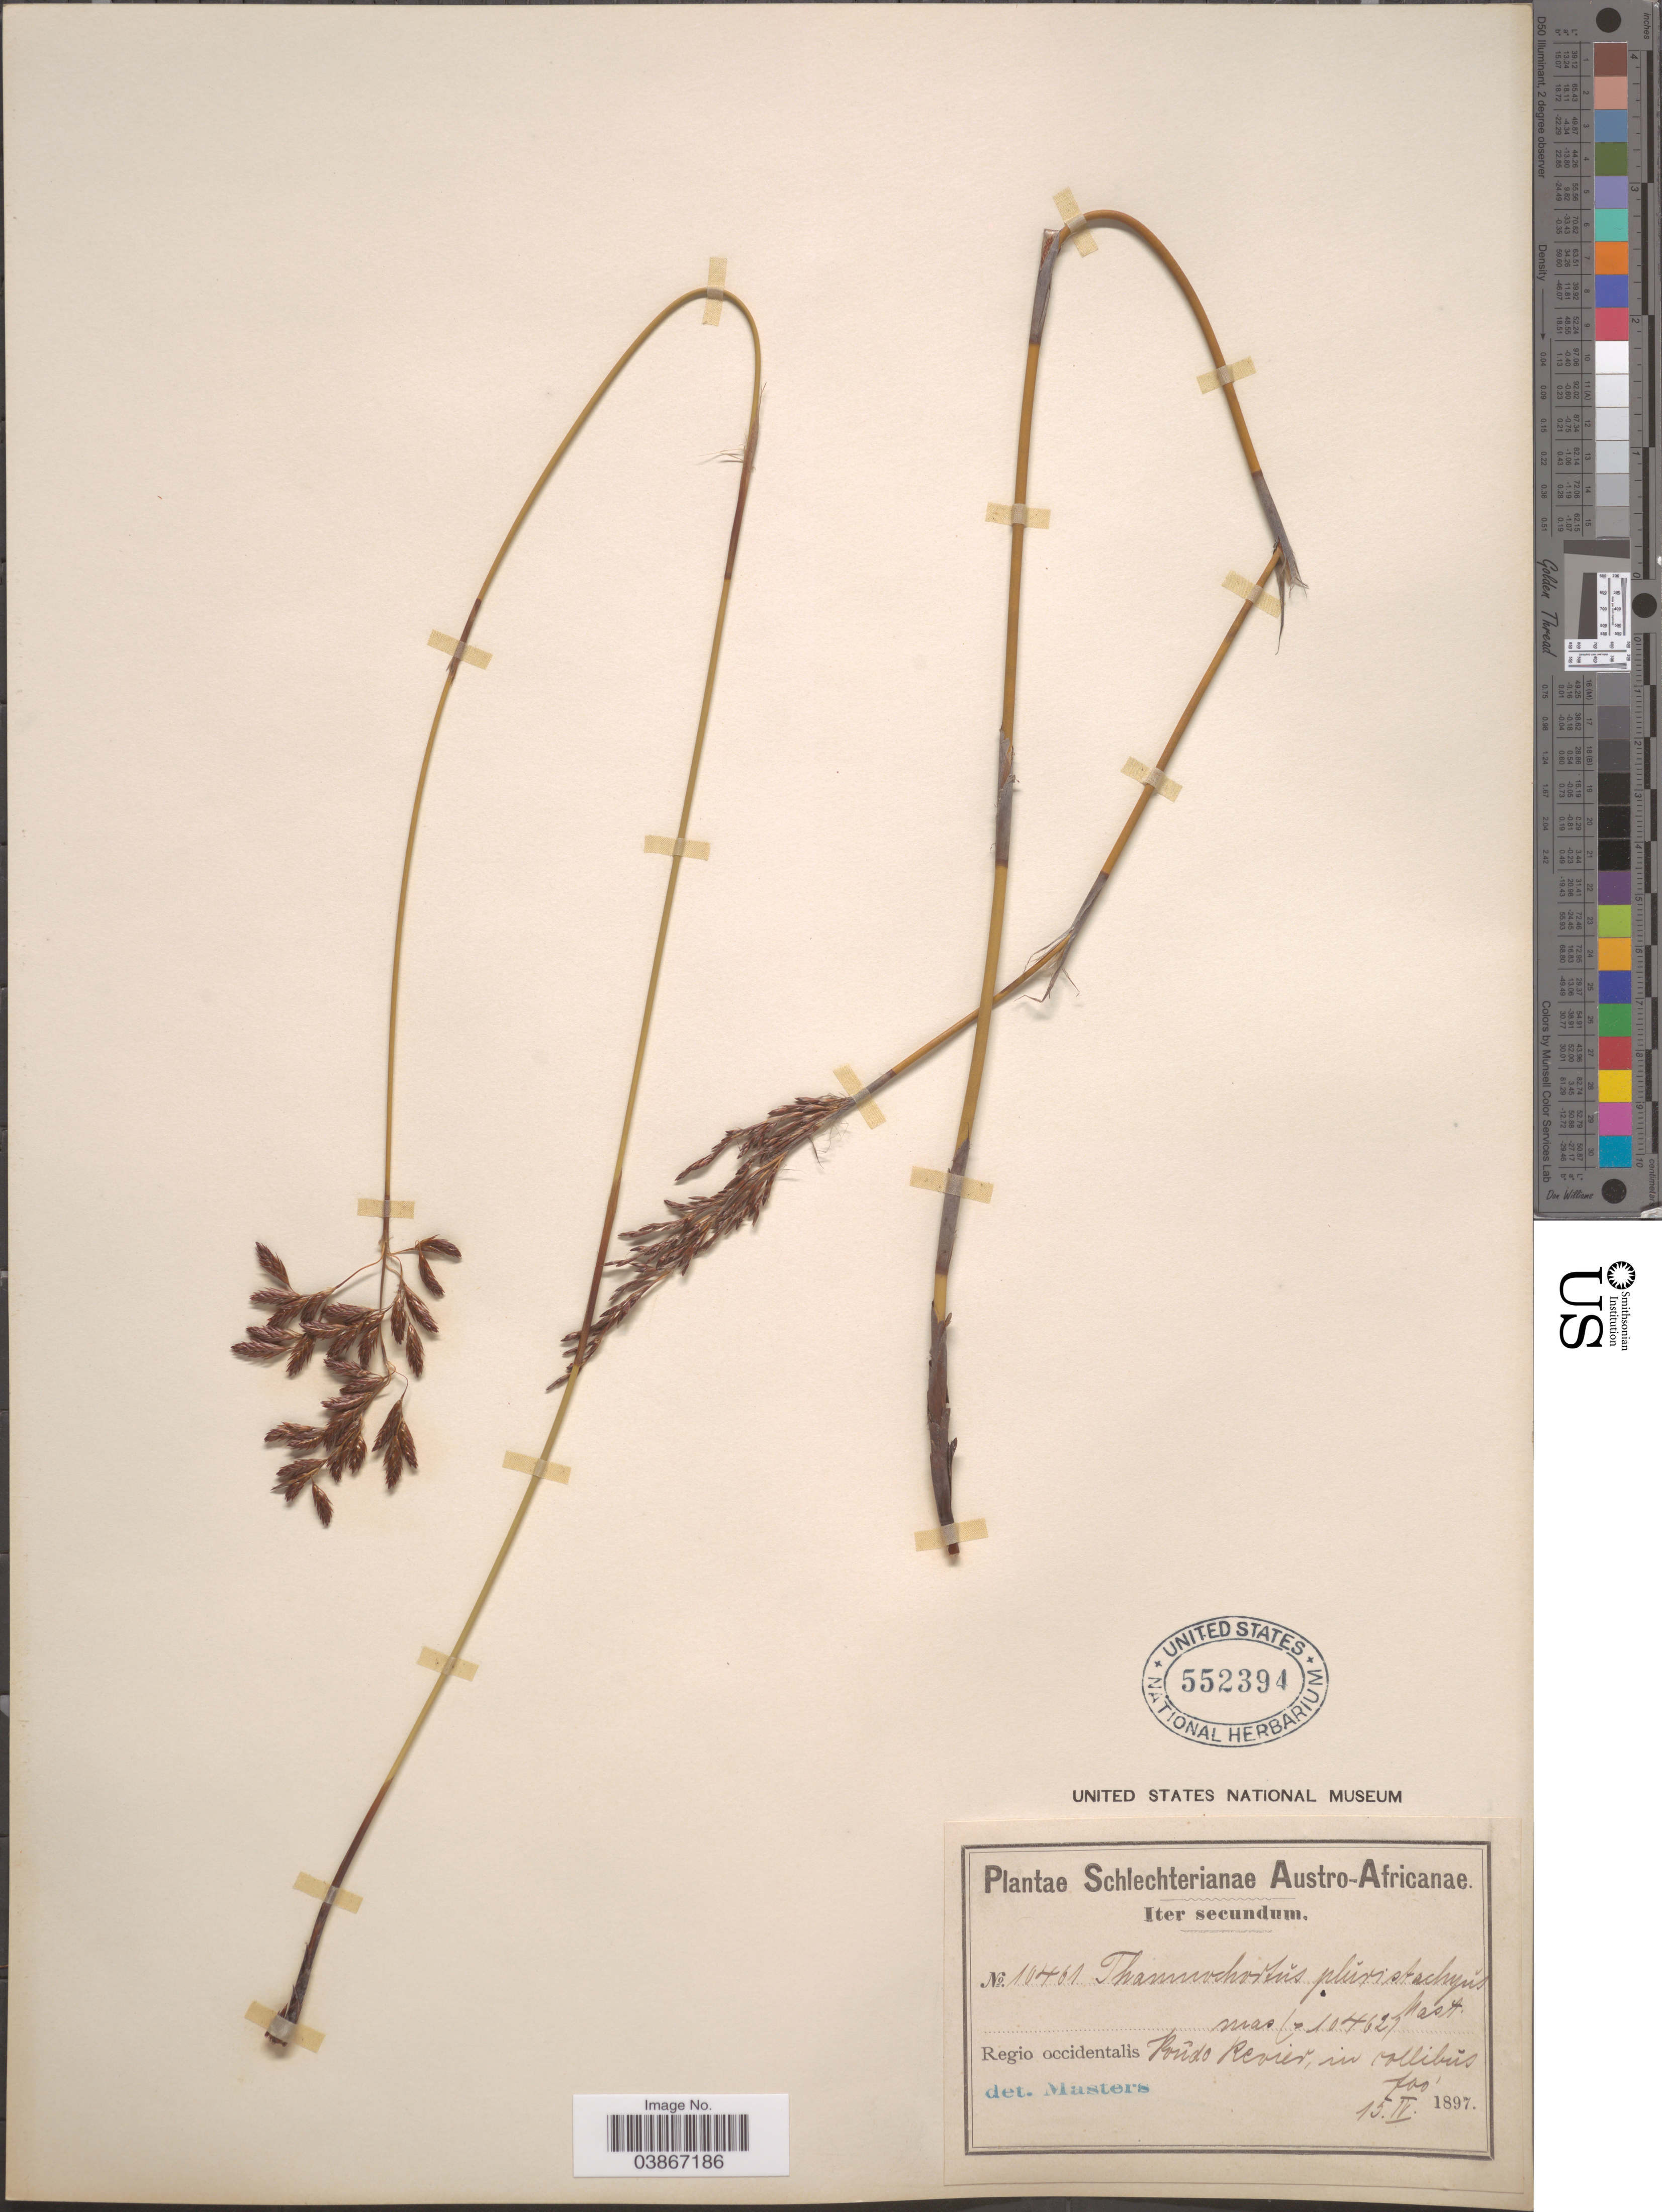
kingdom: Plantae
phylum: Tracheophyta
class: Liliopsida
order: Poales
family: Restionaceae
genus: Thamnochortus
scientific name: Thamnochortus pluristachyus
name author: Mast.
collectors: Schlechter, --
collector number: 10461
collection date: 1897-04-15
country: South Africa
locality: Austro-Africanae. Regio occidentalis. Koude Revier, in collibus.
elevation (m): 213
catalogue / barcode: US 552394